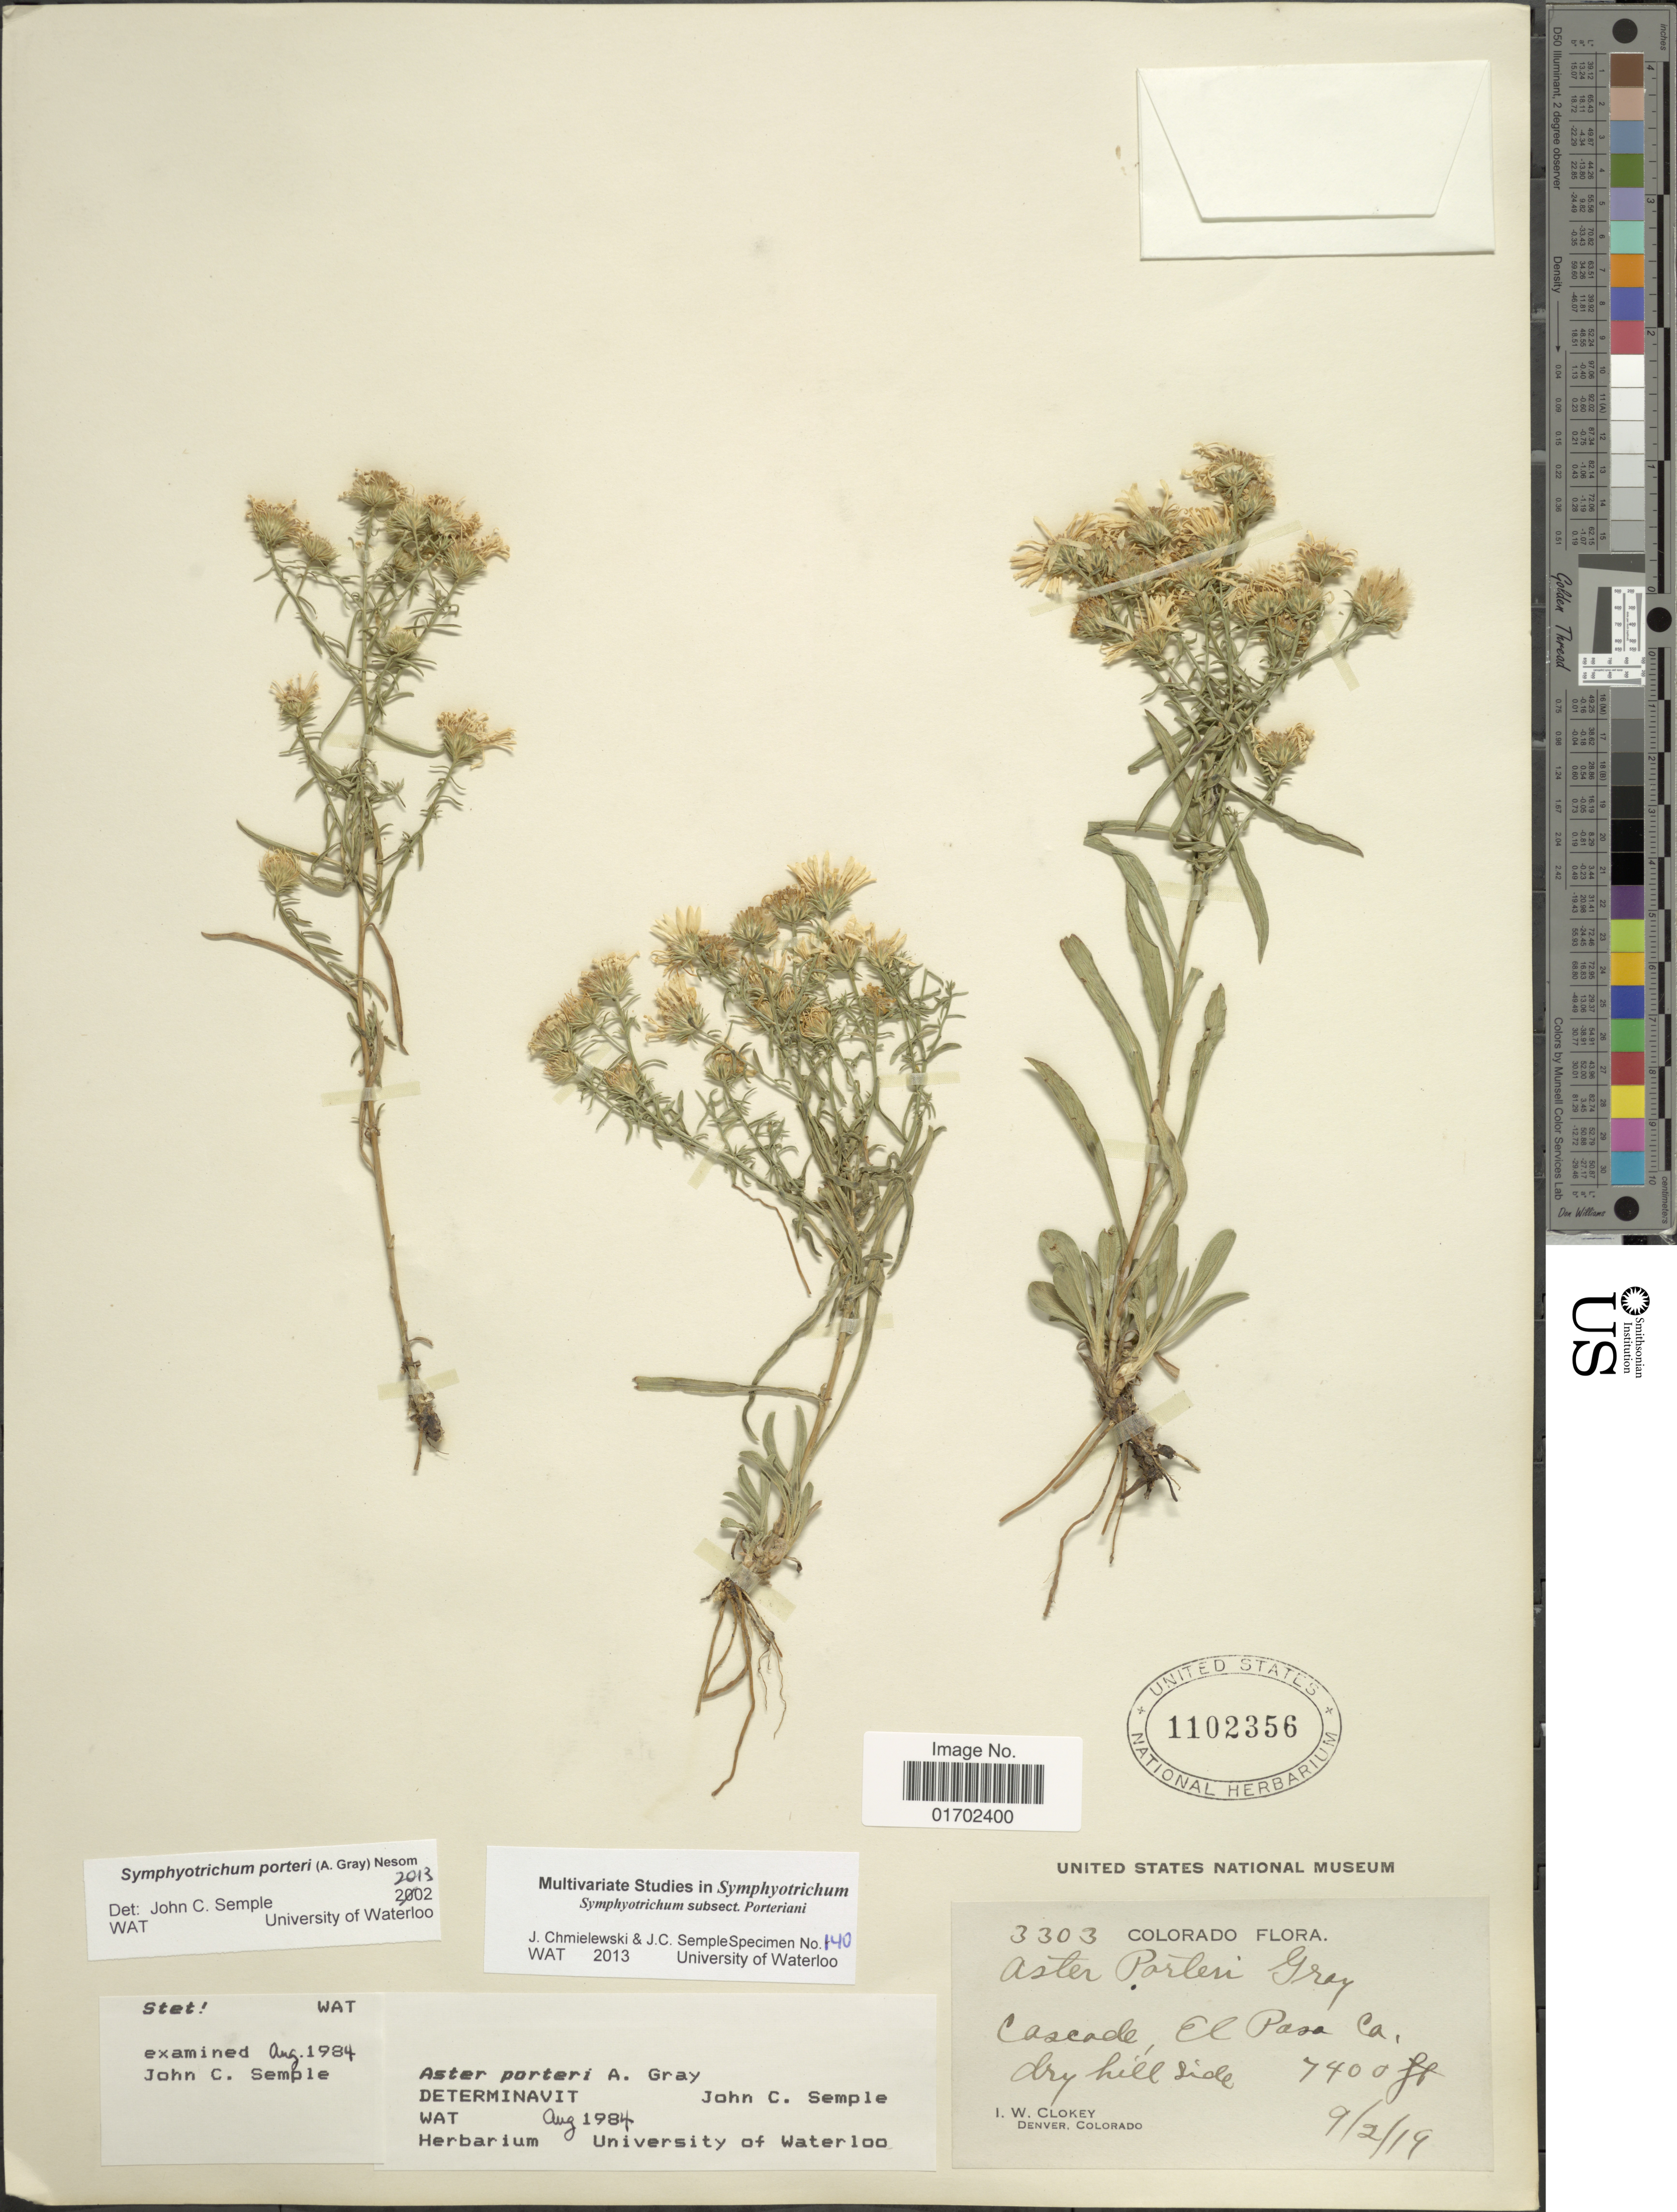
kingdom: Plantae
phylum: Tracheophyta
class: Magnoliopsida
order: Asterales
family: Asteraceae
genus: Symphyotrichum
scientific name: Symphyotrichum porteri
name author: (A. Gray) G.L. Nesom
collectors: I. W. Clokey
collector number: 3303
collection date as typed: Transcribed d/m/y: 2/9/19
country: United States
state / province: Colorado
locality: Colorado. Cascade, El Paso Co., dry hill side.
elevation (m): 2256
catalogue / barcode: US 1102356